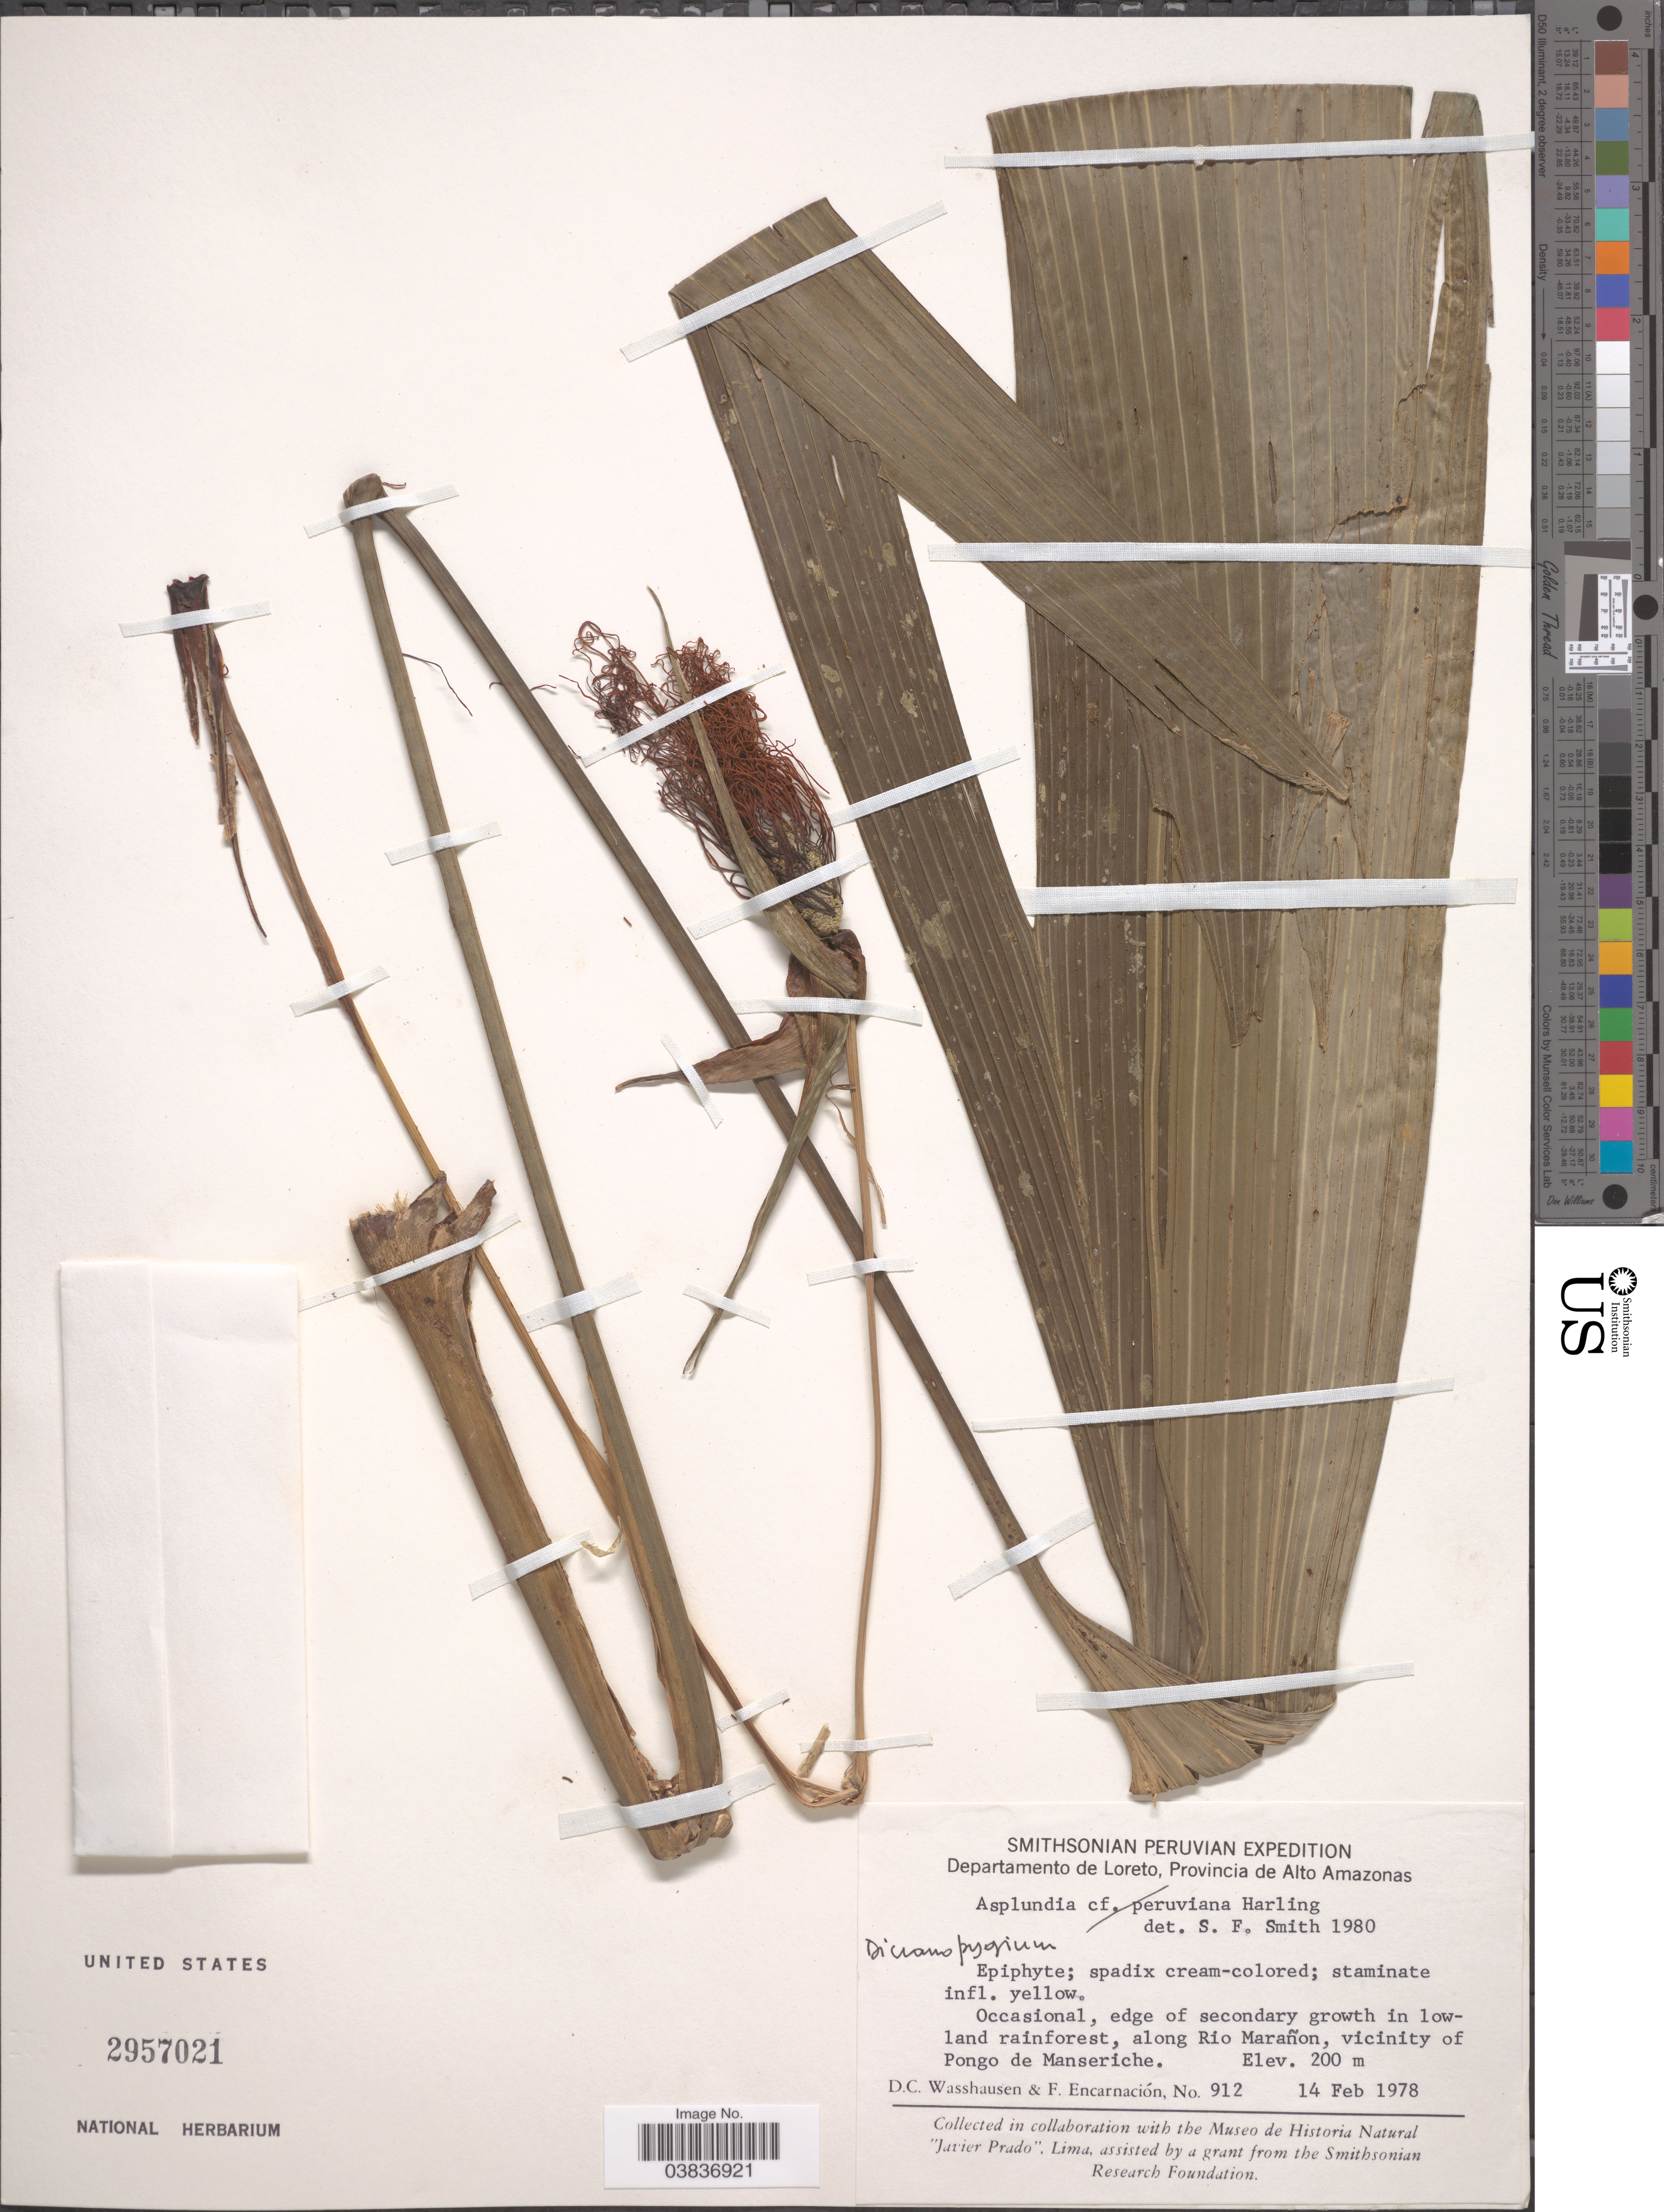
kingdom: Plantae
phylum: Tracheophyta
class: Liliopsida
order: Pandanales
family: Cyclanthaceae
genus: Dicranopygium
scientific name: Dicranopygium sp.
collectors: D. C. Wasshausen & F. Encarnación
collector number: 912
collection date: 1978-02-14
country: Peru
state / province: Loreto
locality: Departamento de Loreto, Provincia de Alto Amazonas. Occasional, edge of secondary growth in lowland rainforest, along Rio Marañon, vicinity of Pongo de Manseriche.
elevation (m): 200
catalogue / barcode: US 2957021